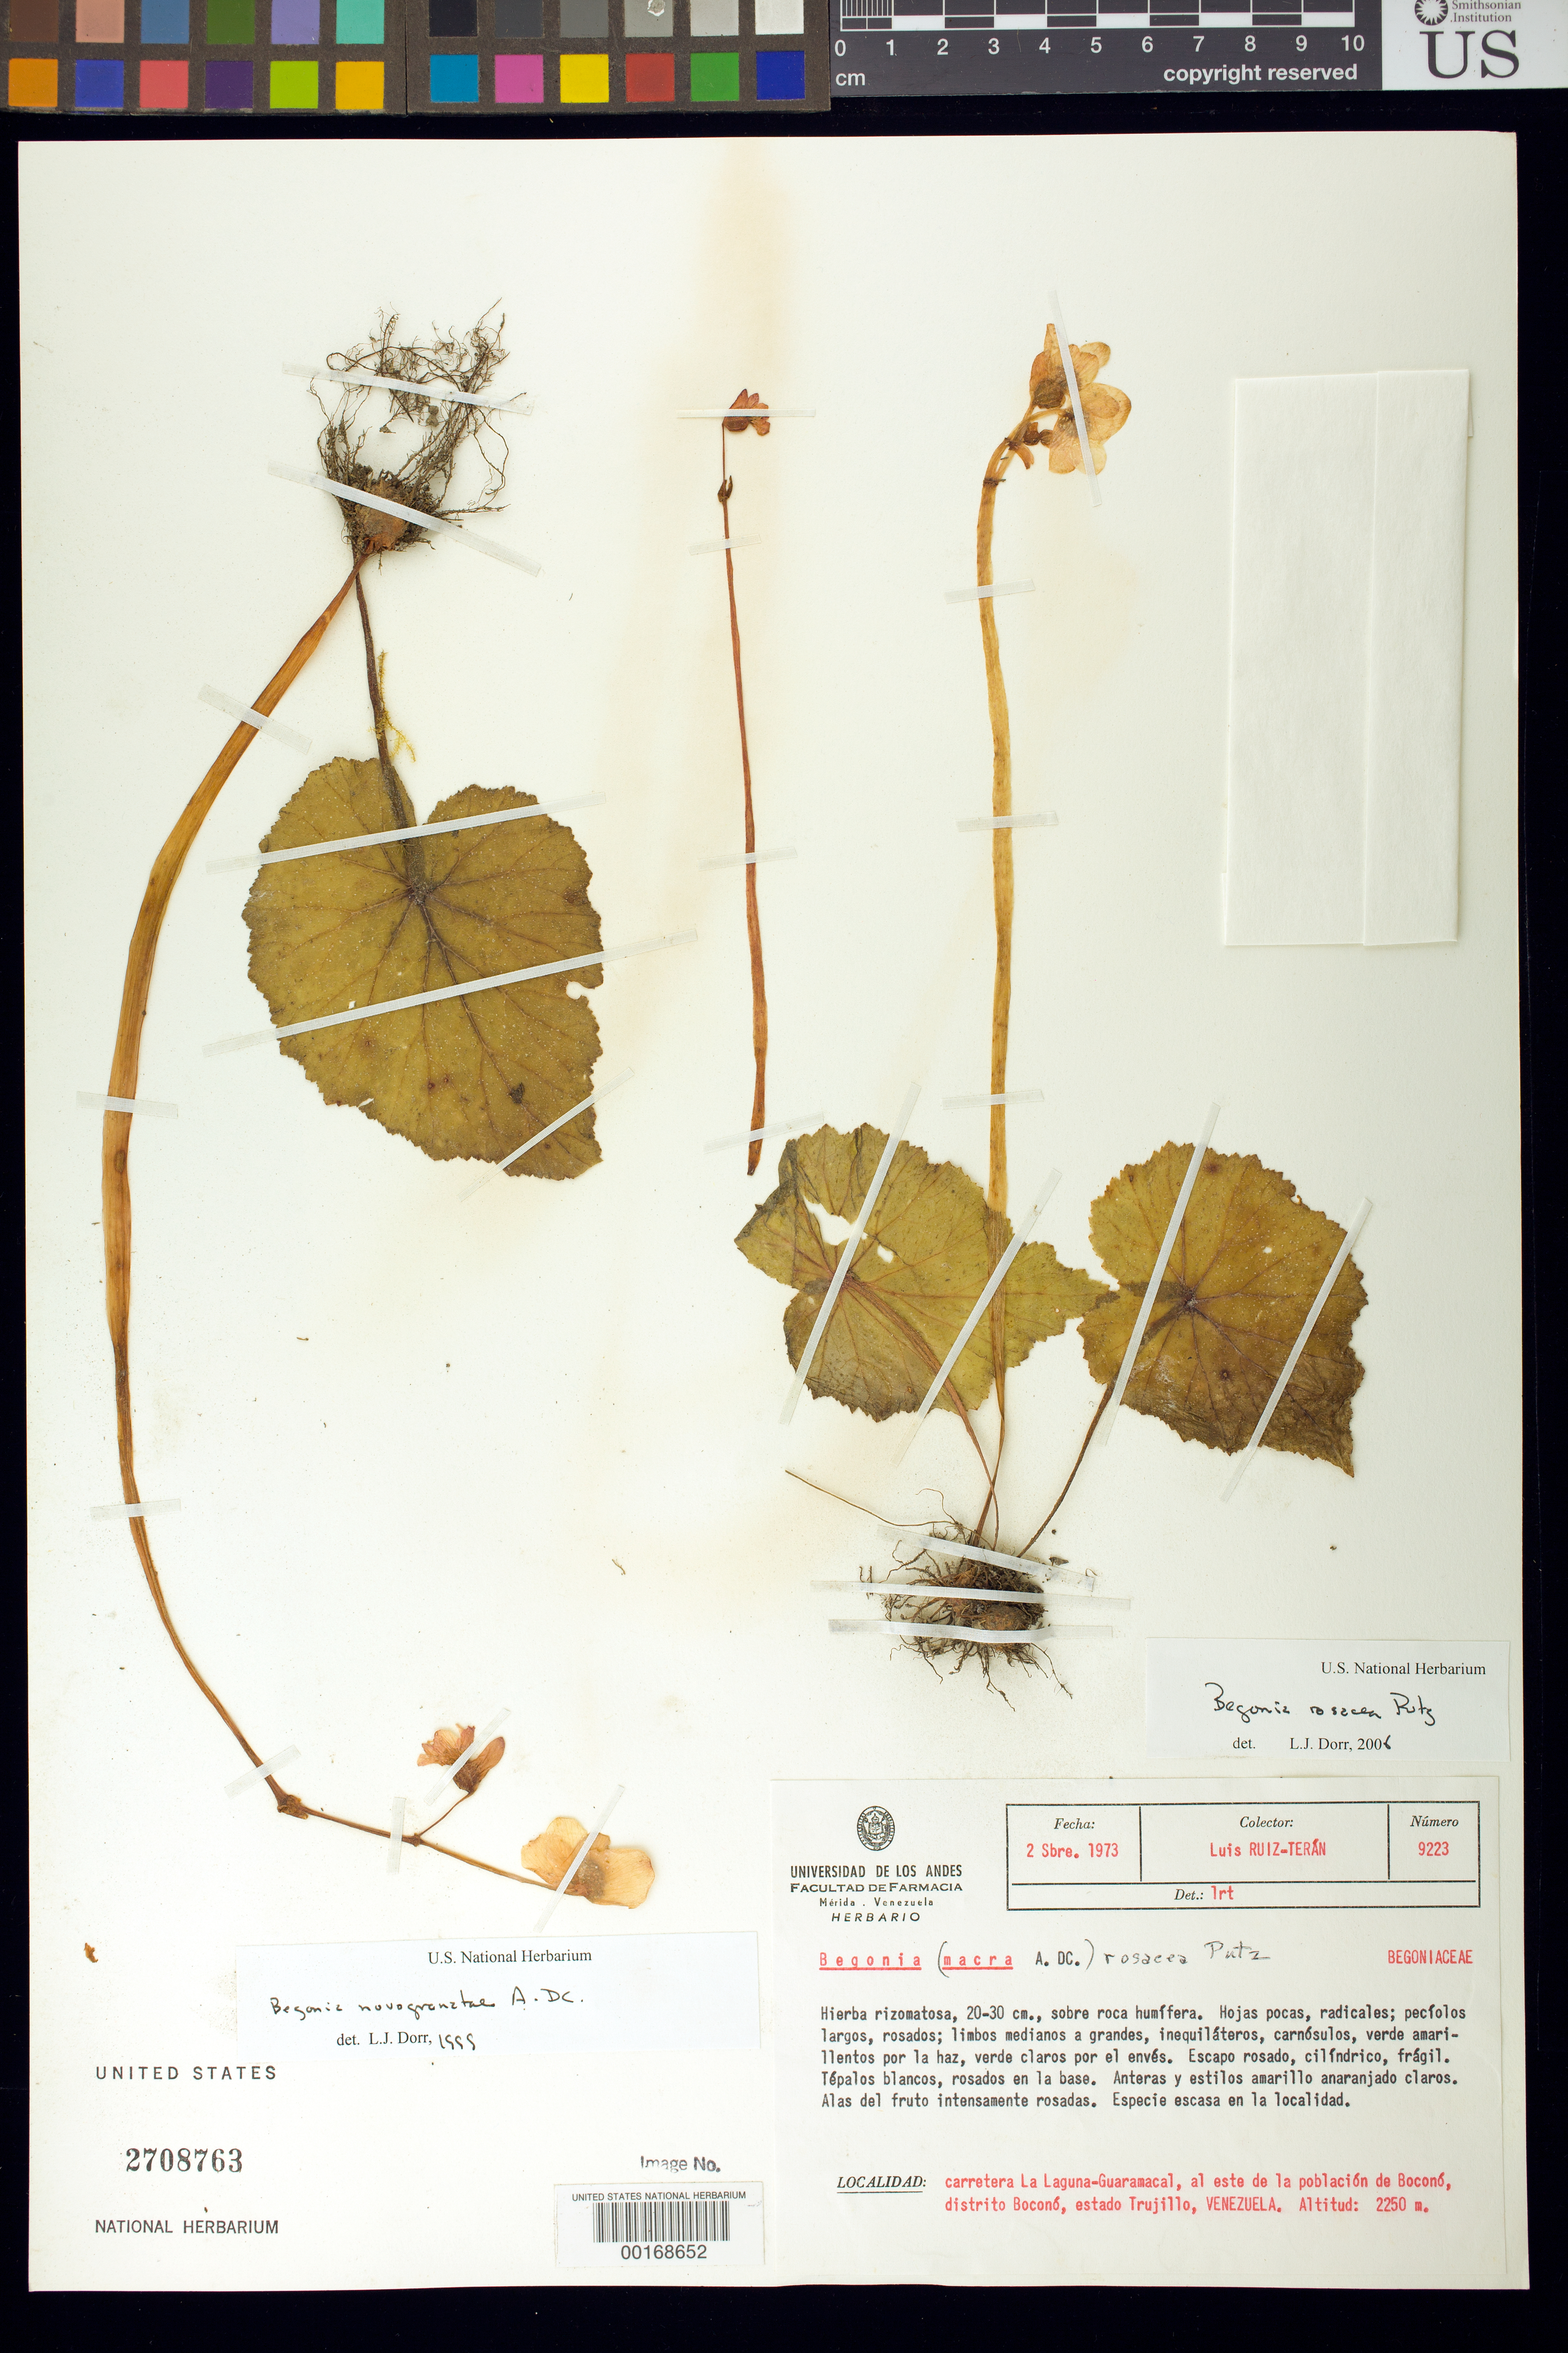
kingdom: Plantae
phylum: Tracheophyta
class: Magnoliopsida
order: Cucurbitales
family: Begoniaceae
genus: Begonia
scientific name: Begonia rosacea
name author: Putz.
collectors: L. E. Ruíz-Terán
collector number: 9223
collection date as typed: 02 Sep 1973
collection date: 1973-09-02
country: Venezuela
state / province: Trujillo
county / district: Boconó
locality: Carretera La Laguna-Guaramacal, E de la población de Boconó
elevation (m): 2250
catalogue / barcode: US 2708763